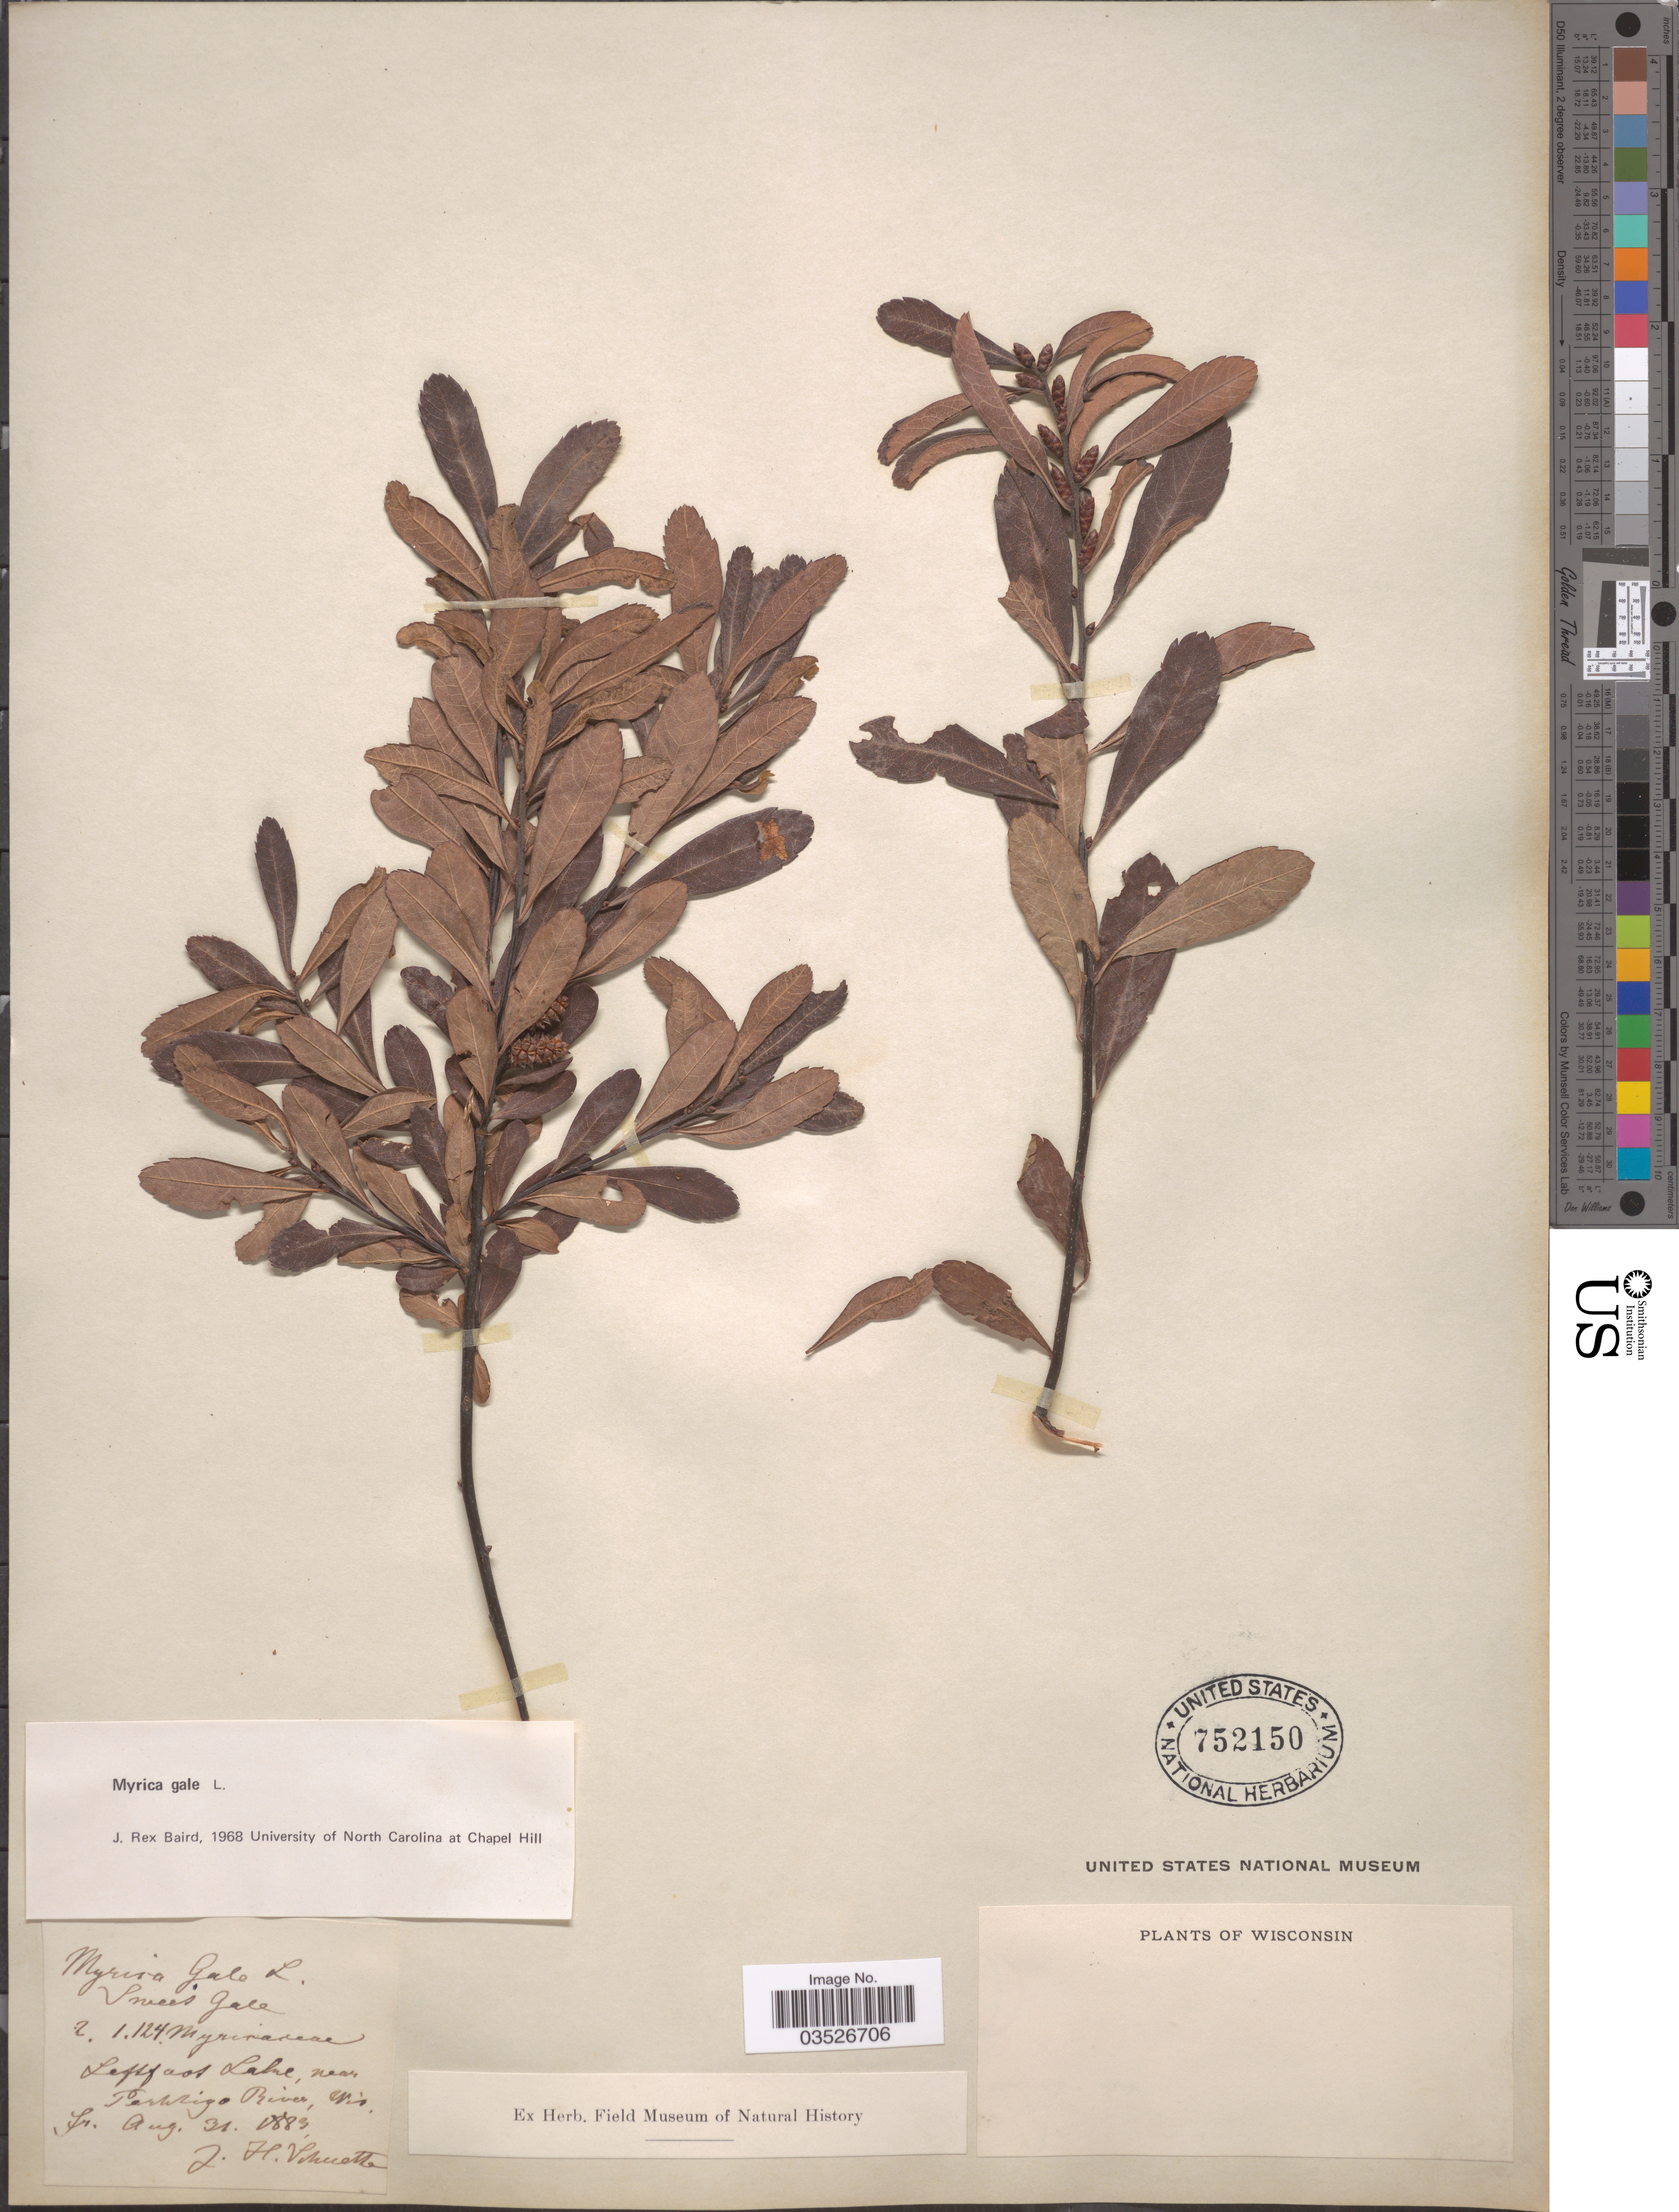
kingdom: Plantae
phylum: Tracheophyta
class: Magnoliopsida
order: Fagales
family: Myricaceae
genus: Myrica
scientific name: Myrica gale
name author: L.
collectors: J. Vinciette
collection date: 1883-08-31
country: United States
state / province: Wisconsin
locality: Left foot Lake, near Peshtigo River.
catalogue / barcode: US 752150